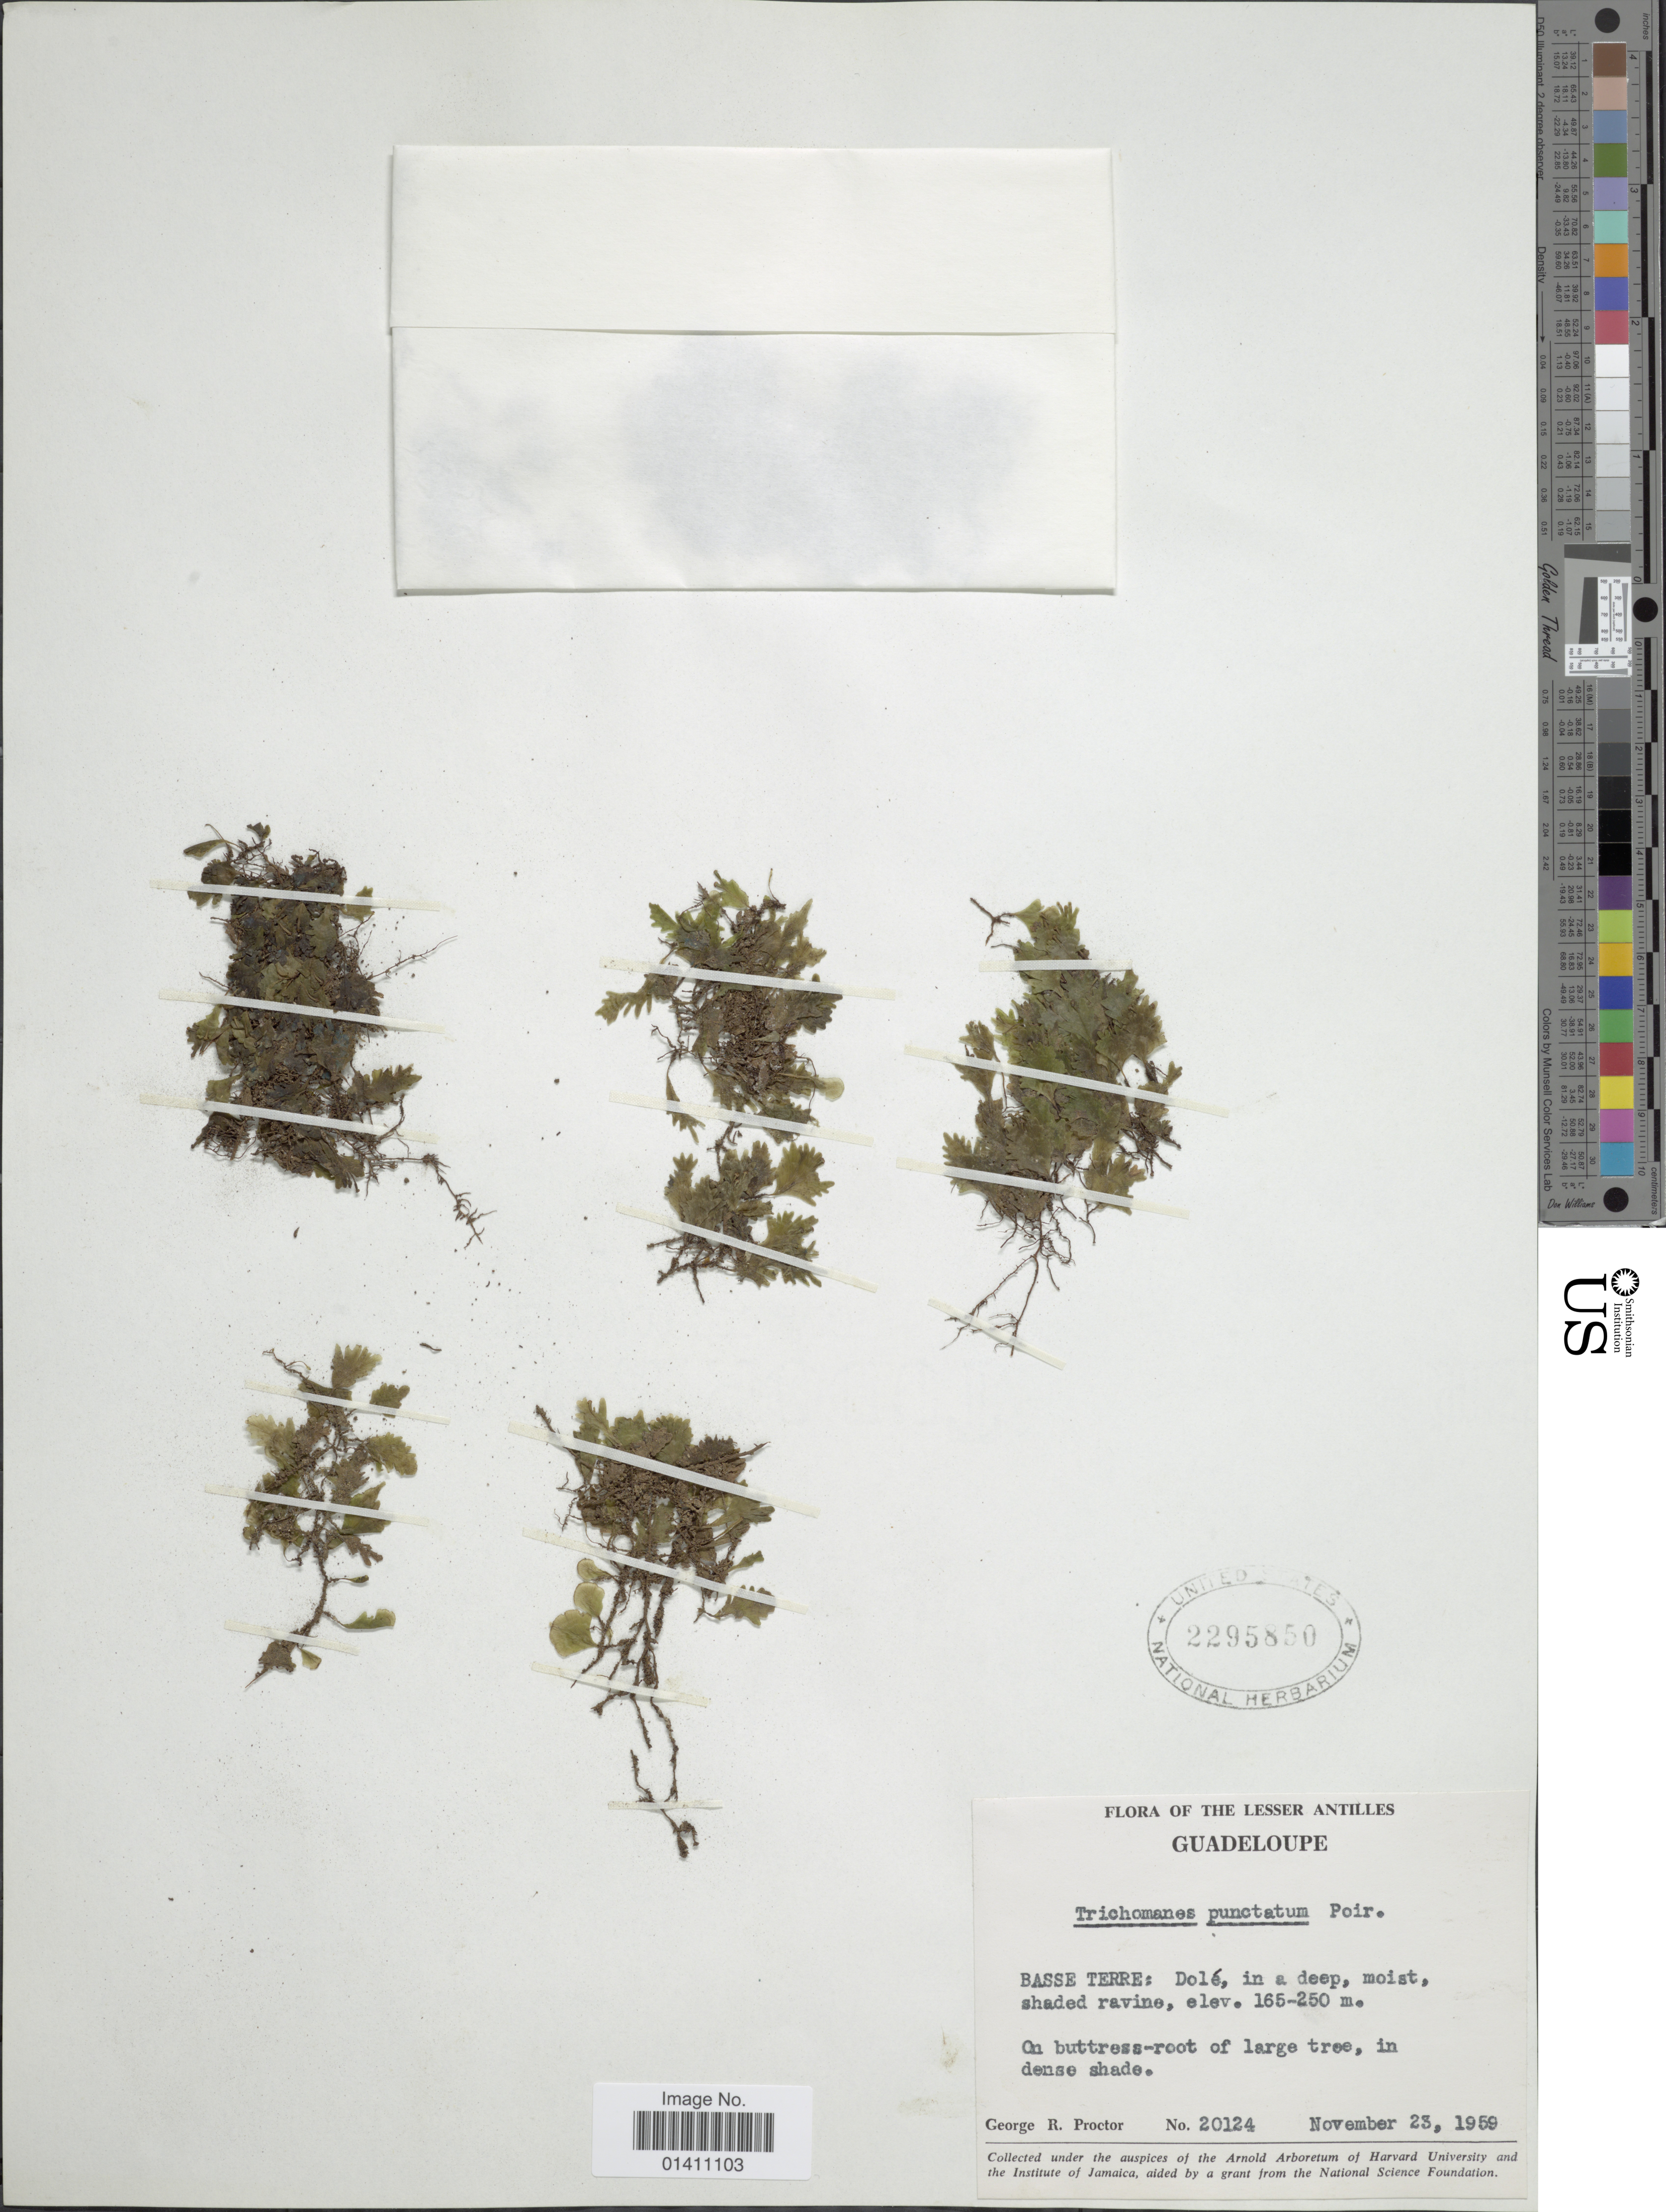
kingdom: Plantae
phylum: Tracheophyta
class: Polypodiopsida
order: Hymenophyllales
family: Hymenophyllaceae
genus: Didymoglossum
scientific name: Didymoglossum punctatum subsp. punctatum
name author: (Poir.) Desv.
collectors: G. R. Proctor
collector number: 20124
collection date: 1959-11-23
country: Guadeloupe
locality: The Lesser Antilles. Basse Terre: Dole.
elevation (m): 165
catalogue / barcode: US 2295850